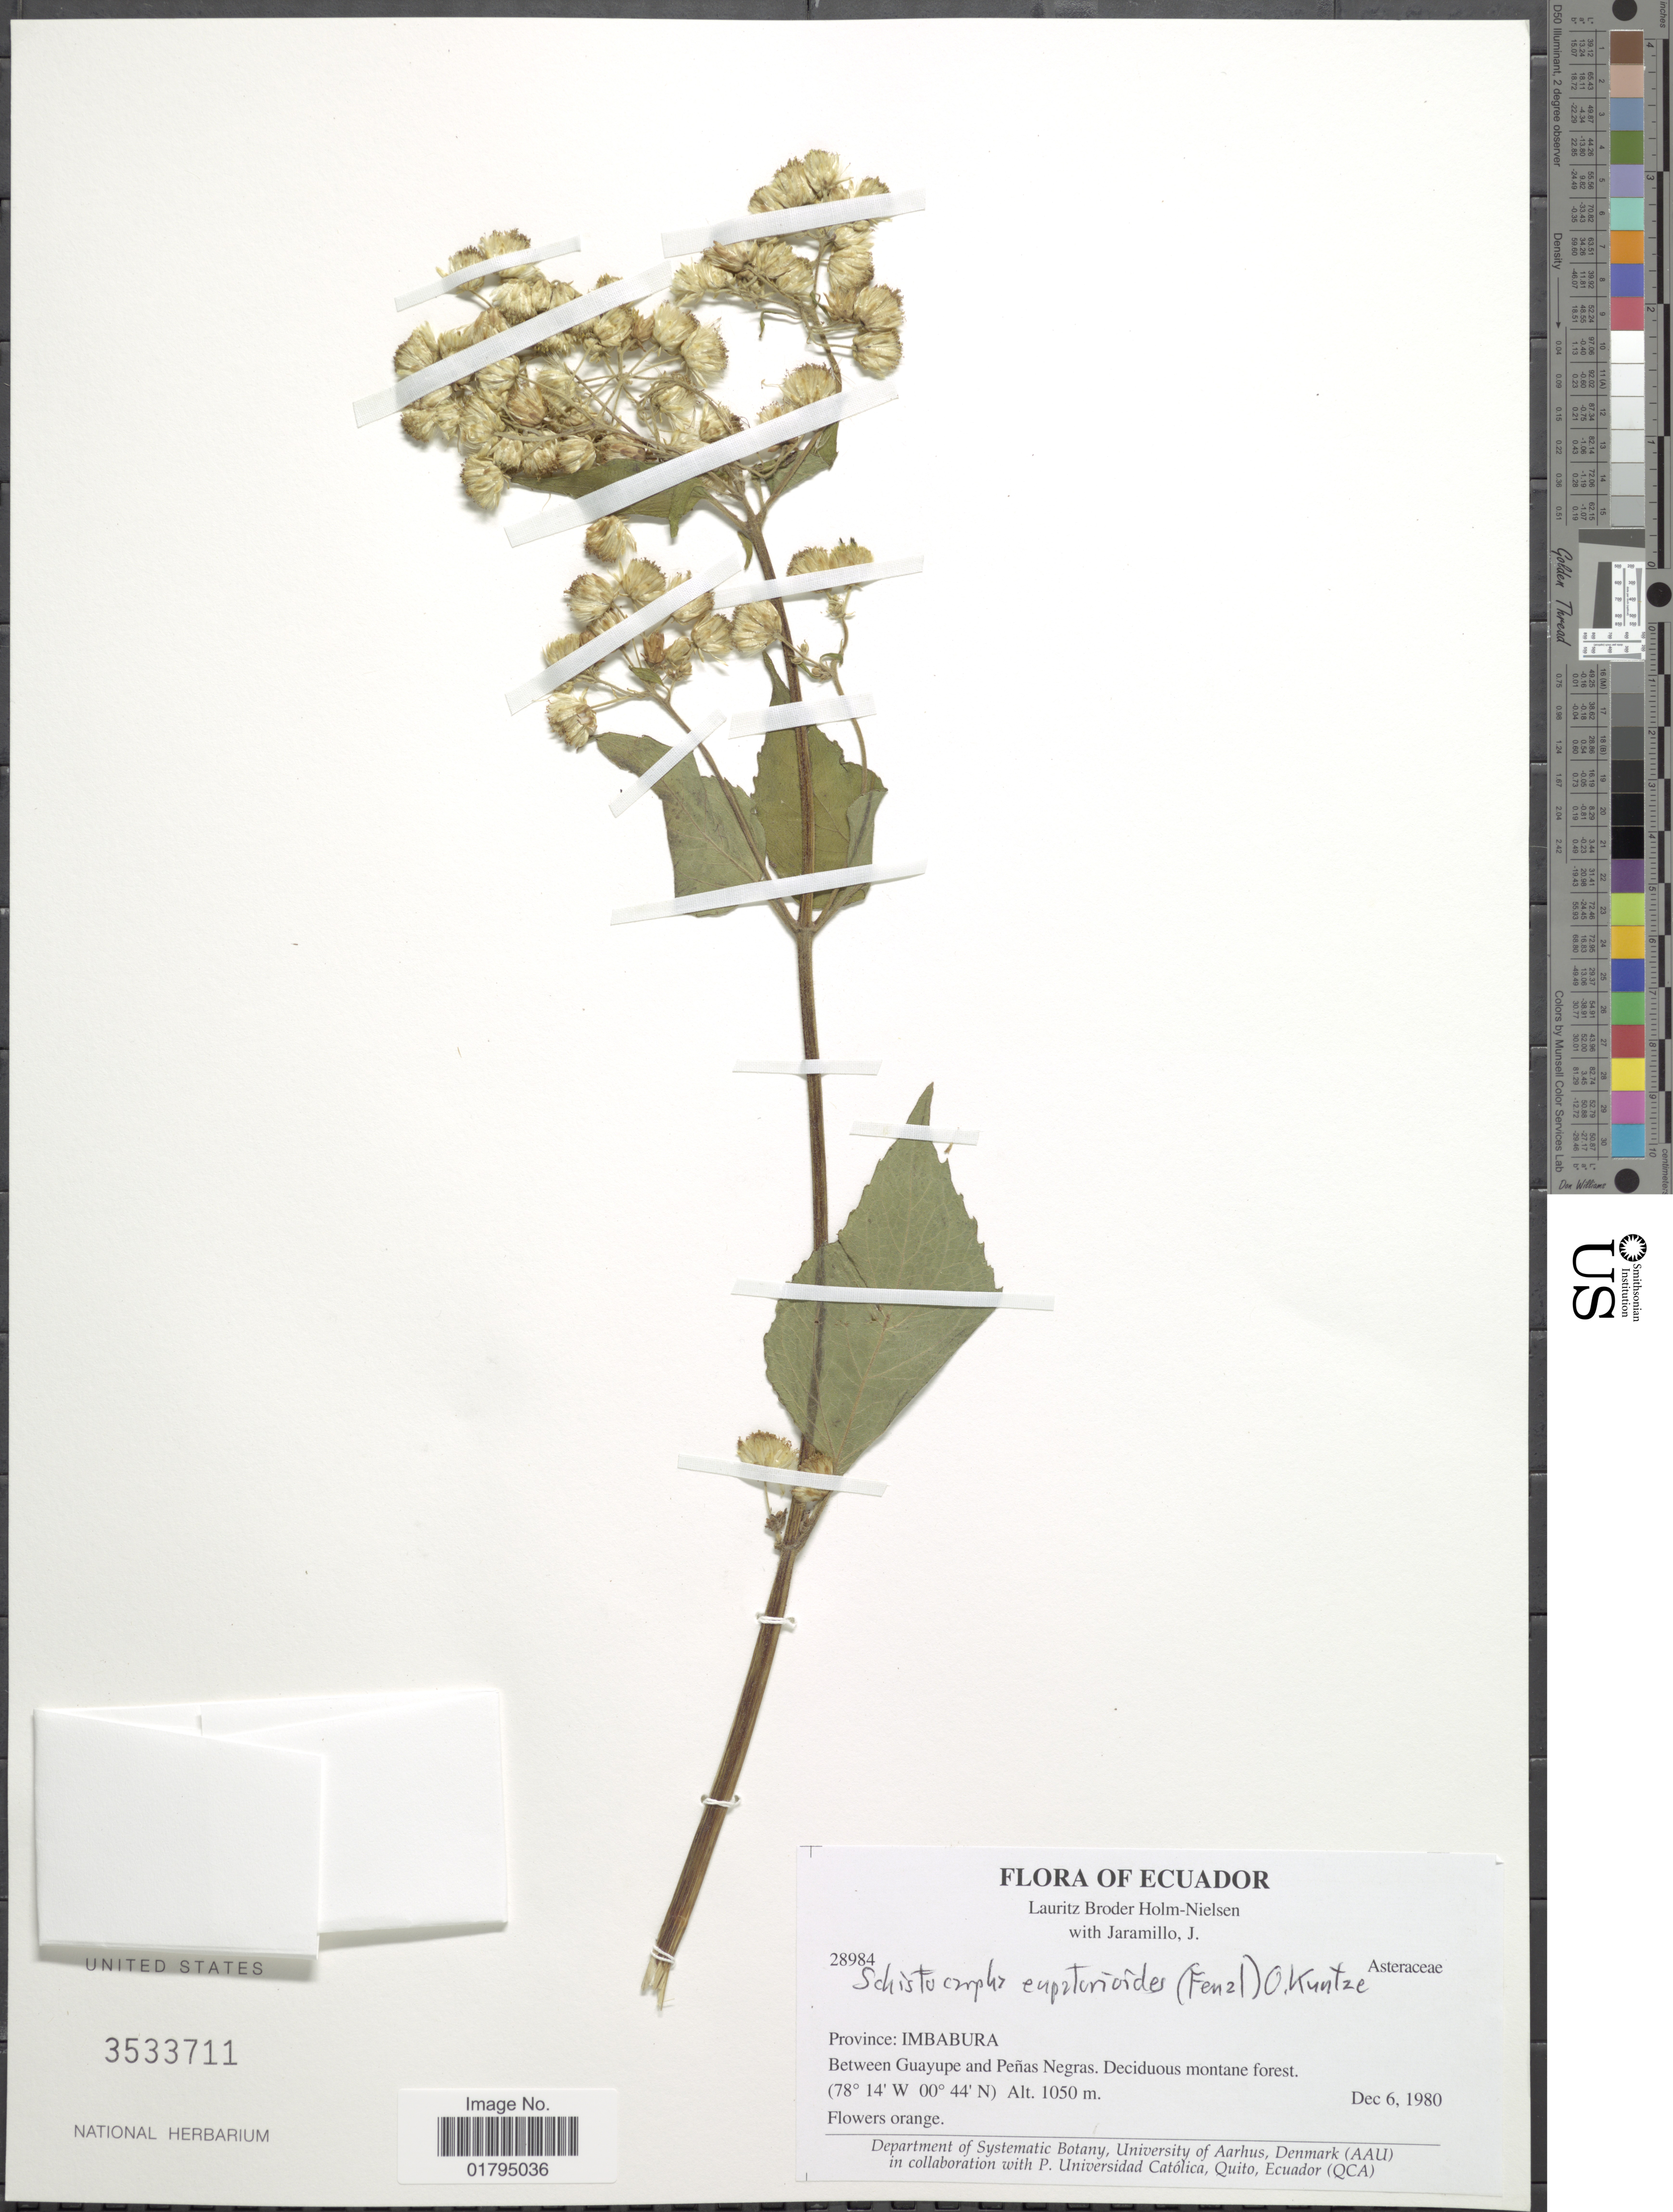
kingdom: Plantae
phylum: Tracheophyta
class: Magnoliopsida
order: Asterales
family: Asteraceae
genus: Schistocarpha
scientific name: Schistocarpha eupatorioides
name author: (Fenzl) Kuntze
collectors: L. B. Holm-Nielsen & J. Jaramillo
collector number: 28984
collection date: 1980-12-06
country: Ecuador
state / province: Imbabura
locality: Between Guayupe and Penas Negras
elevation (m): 1050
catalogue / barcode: US 3533711